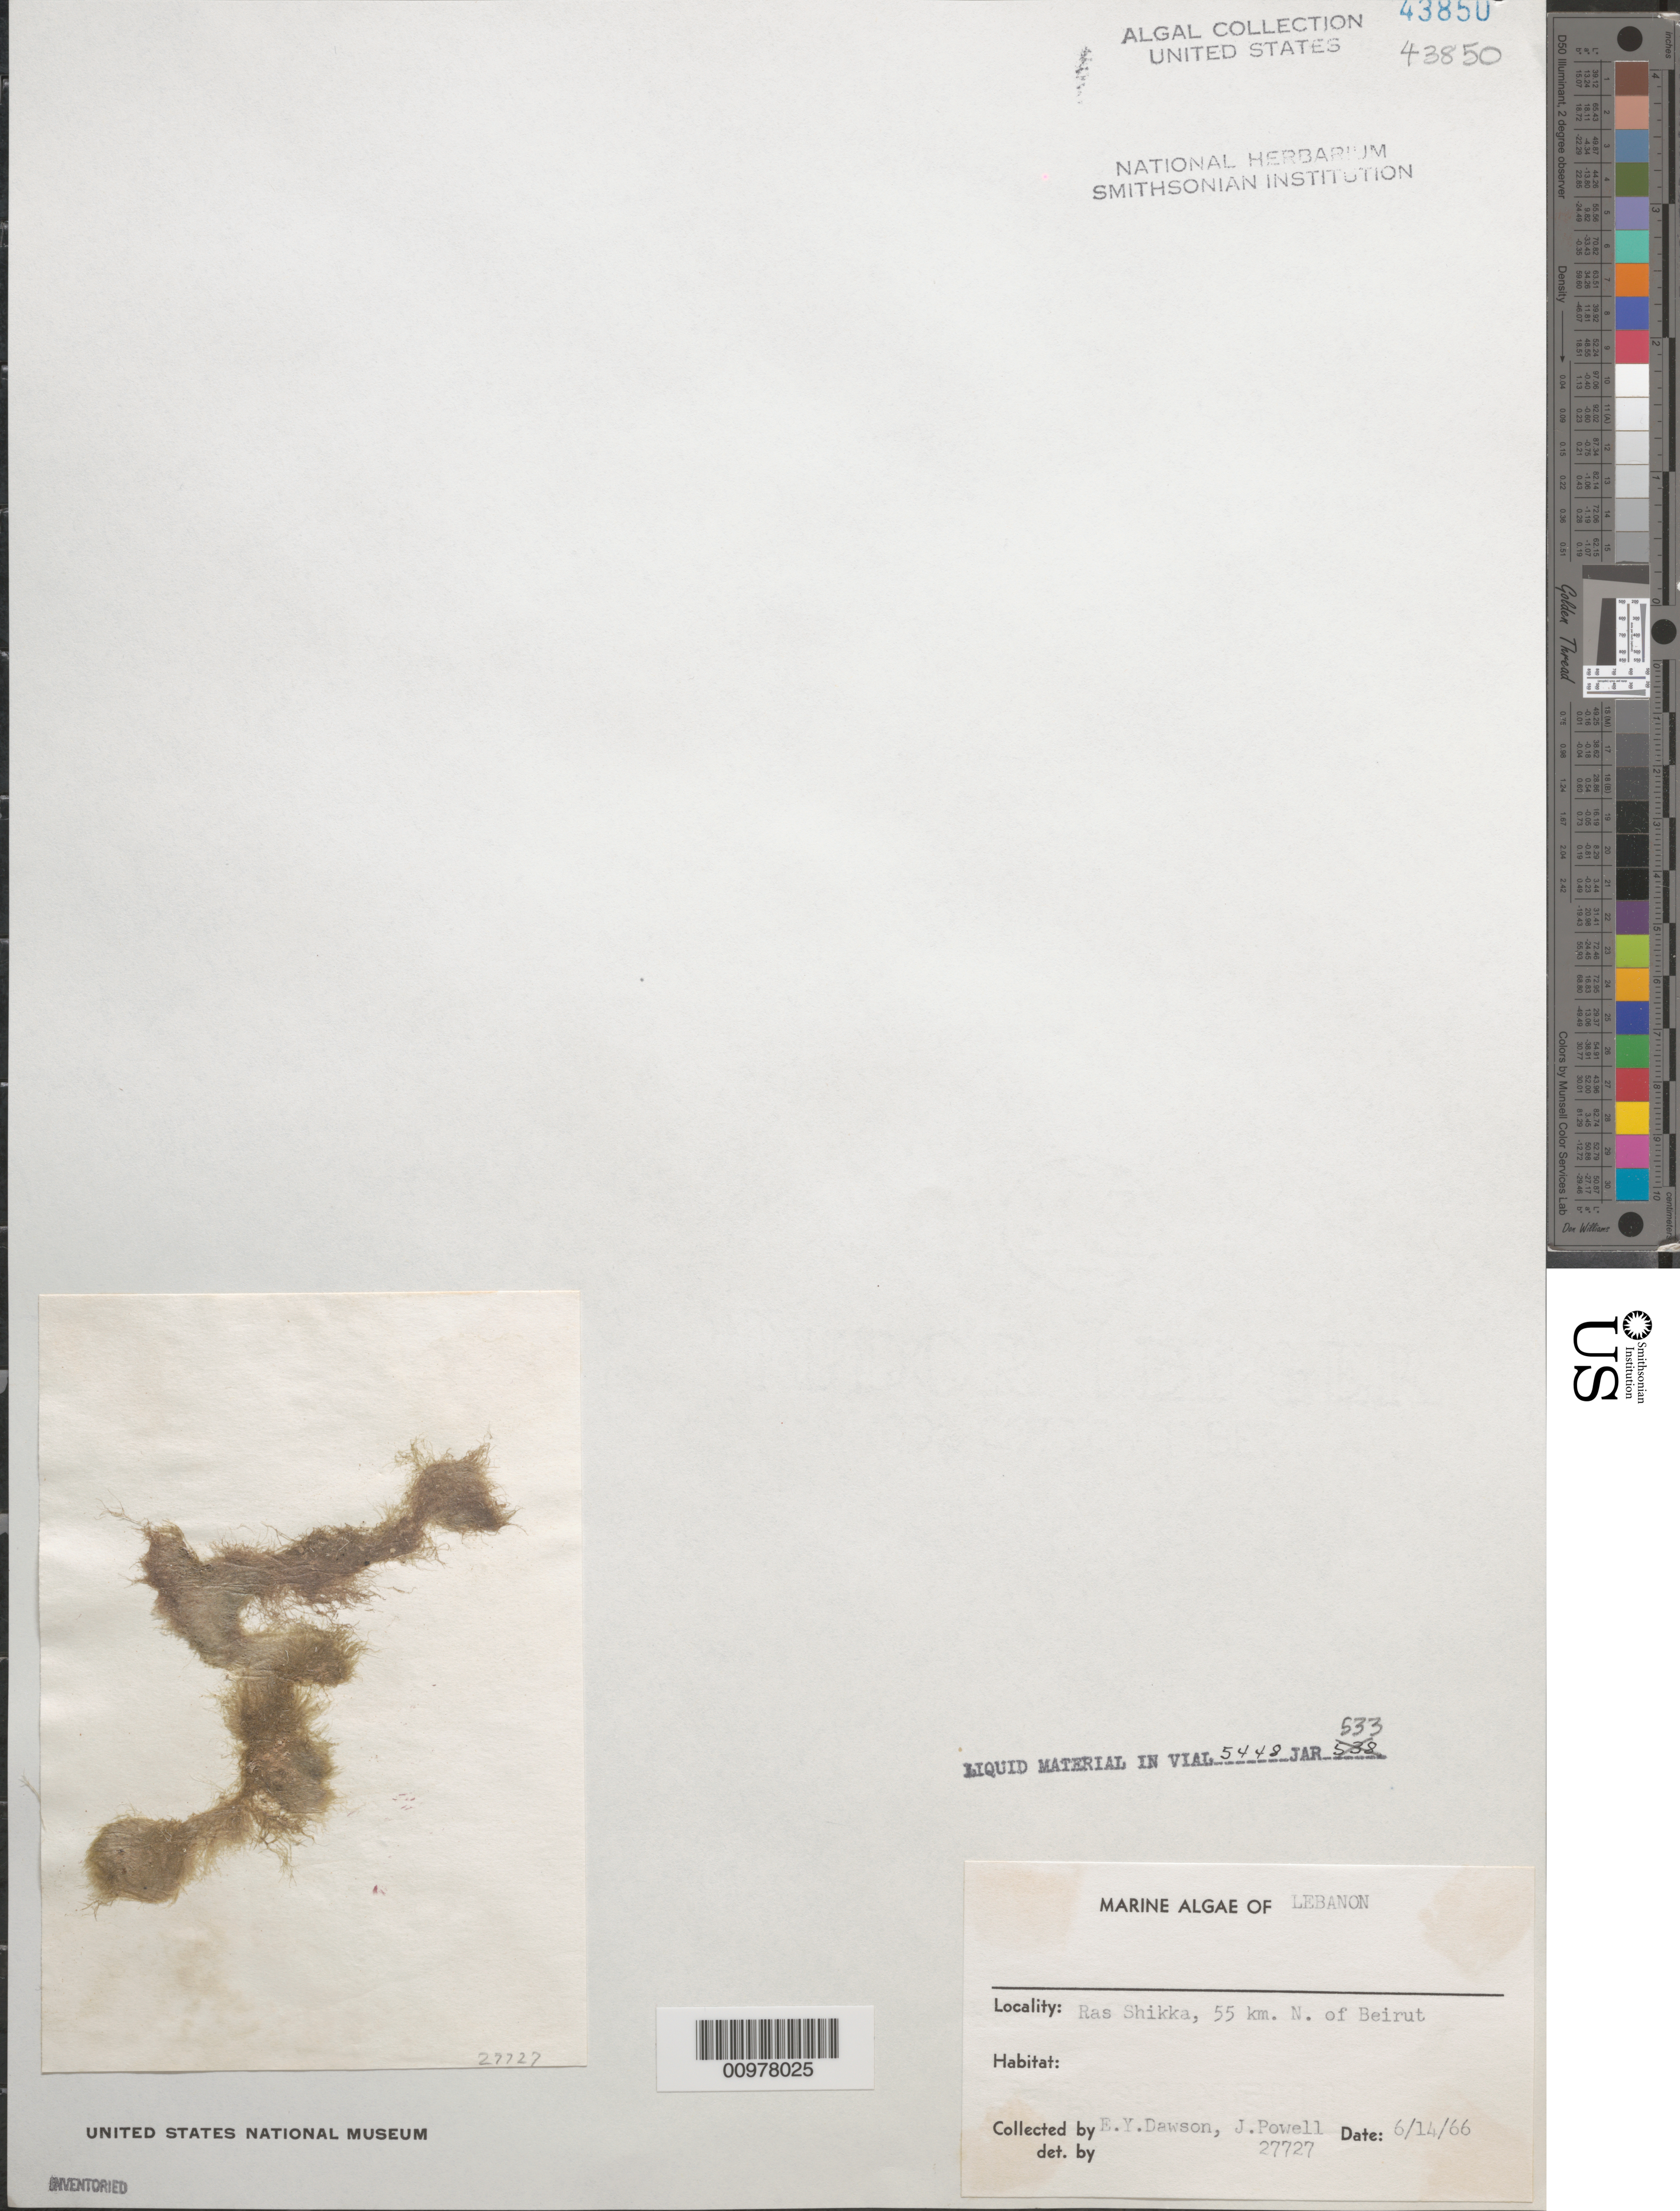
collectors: E. Y. Dawson & J. Powell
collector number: EYD 27727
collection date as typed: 14 Jun 1966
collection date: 1966-06-14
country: Lebanon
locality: Ras Shikka, 55 km north of Beirut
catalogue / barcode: US 43850